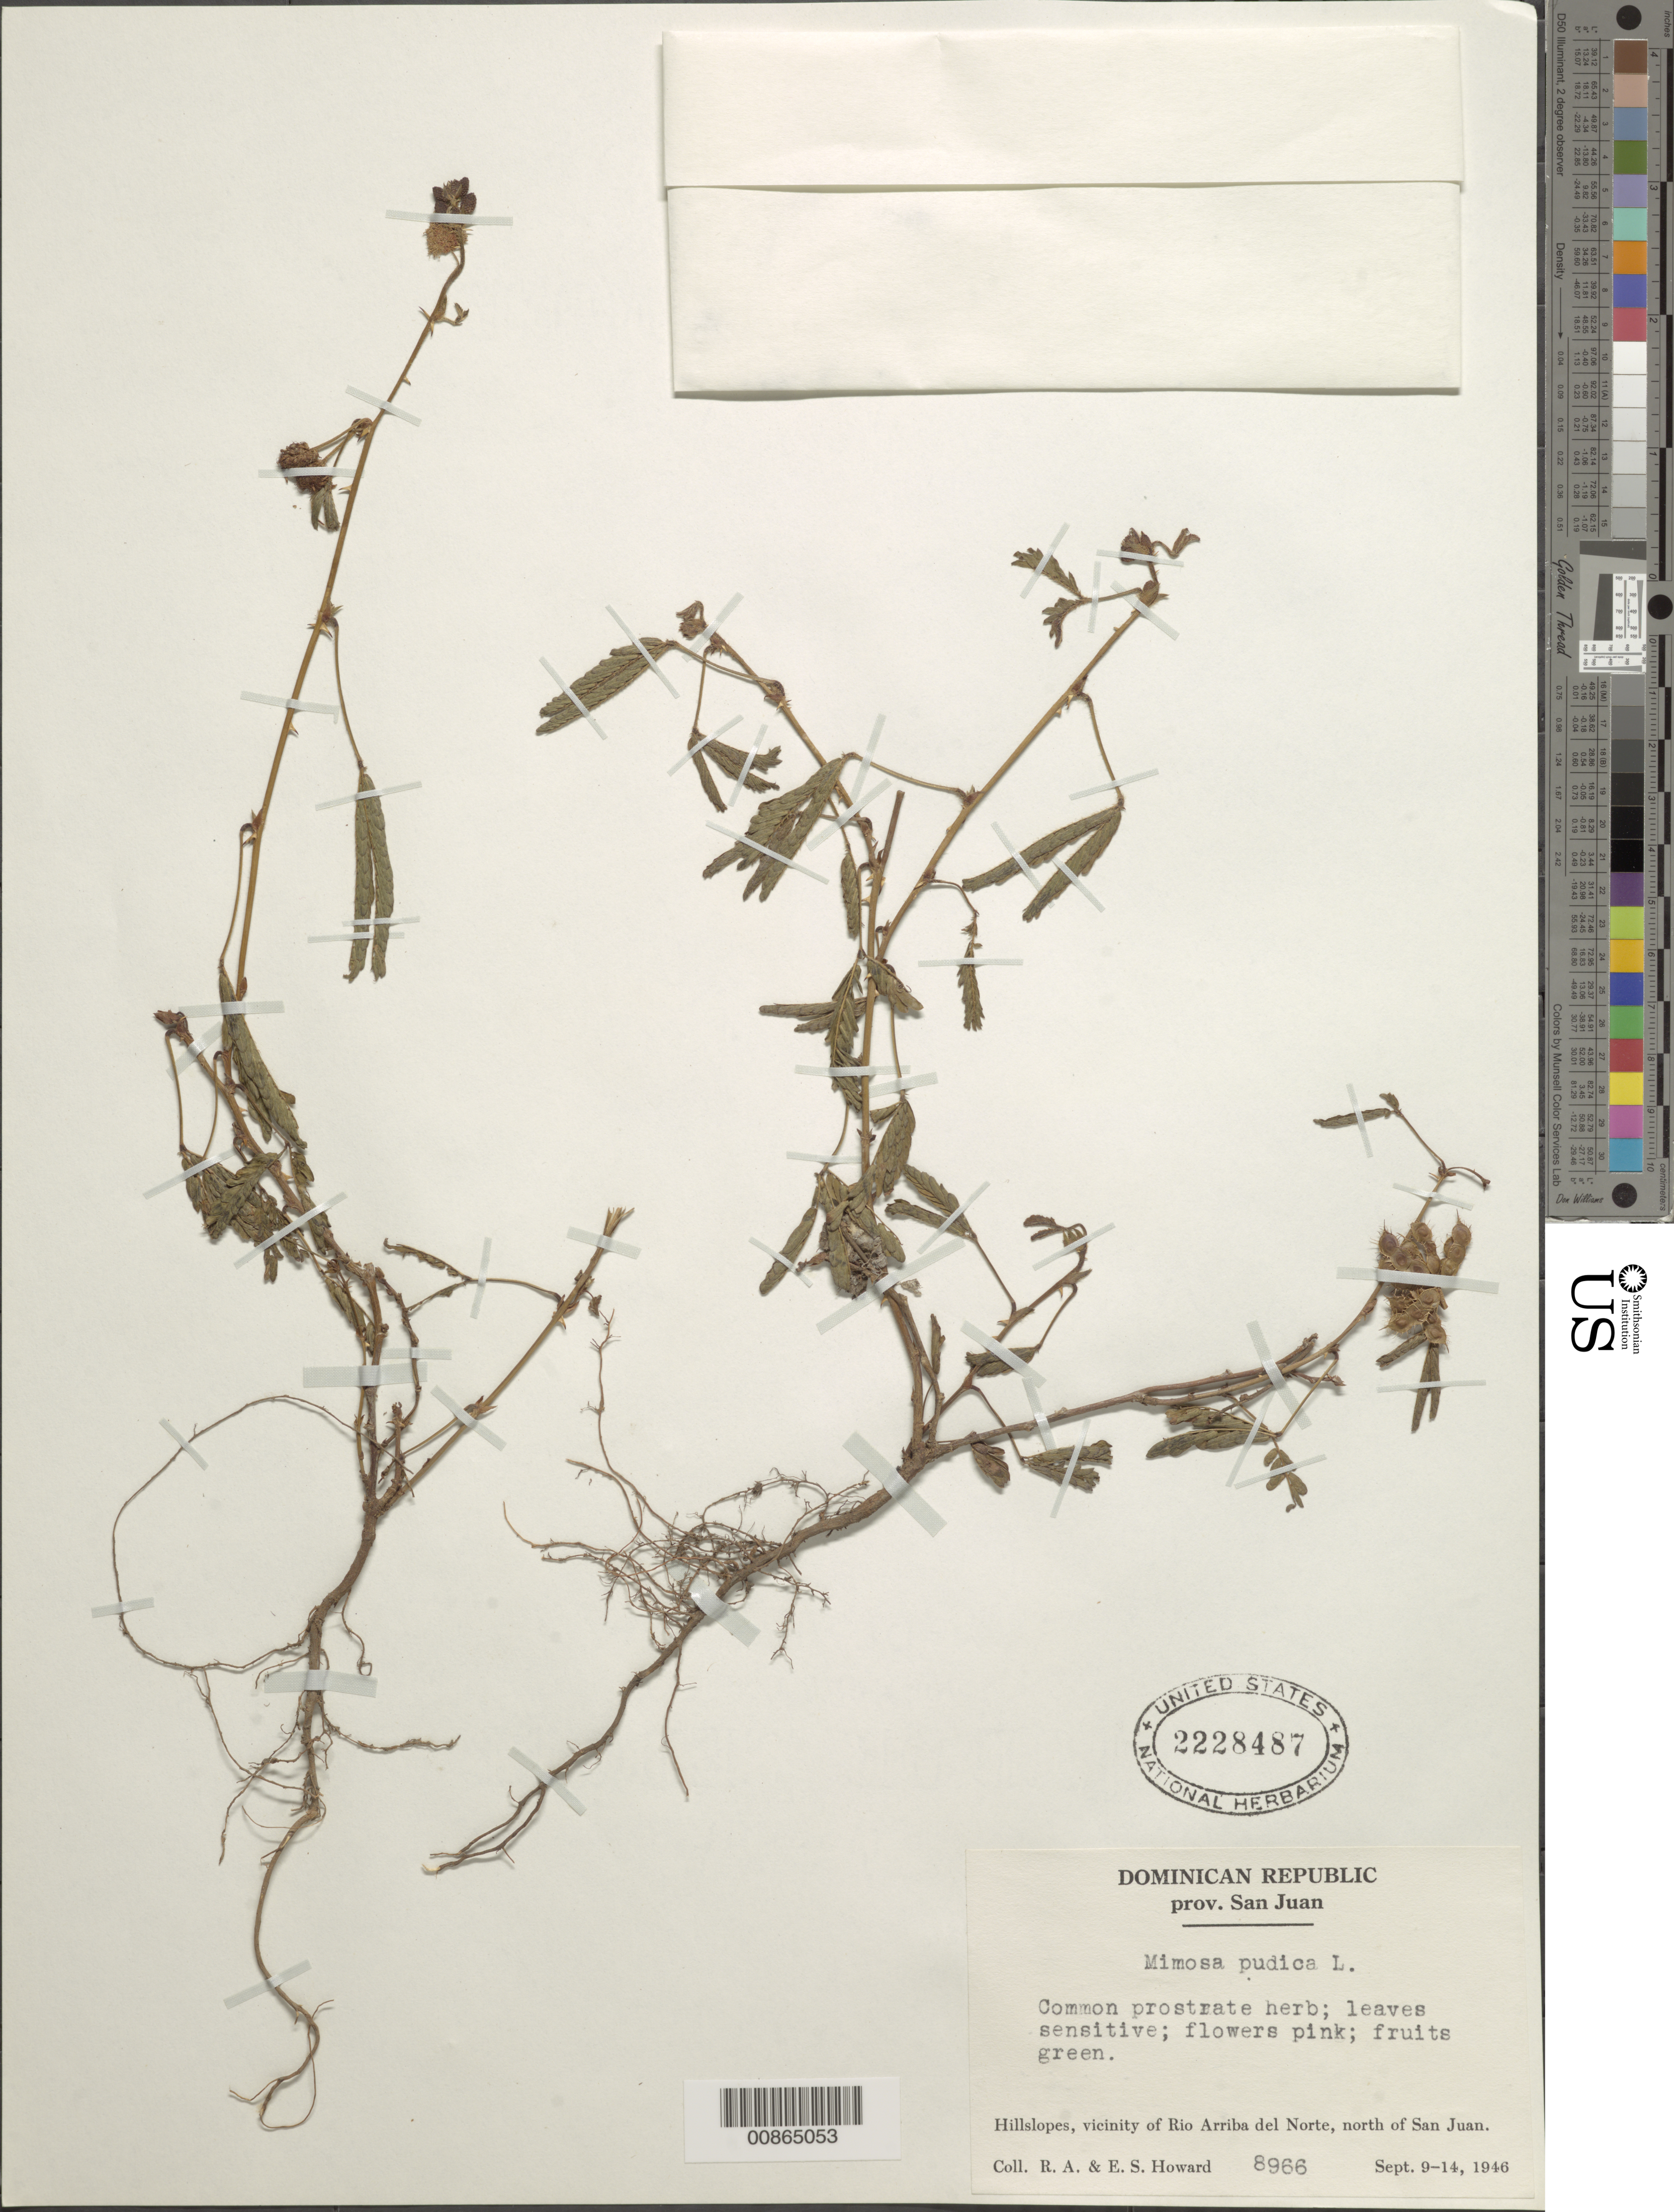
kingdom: Plantae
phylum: Tracheophyta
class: Magnoliopsida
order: Fabales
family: Fabaceae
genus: Mimosa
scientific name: Mimosa pudica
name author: L.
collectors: R. A. Howard & E. S. Howard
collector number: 8966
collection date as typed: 09 Sep 1946 to 14 Sep 1946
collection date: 1946-09-09/1946-09-14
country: Dominican Republic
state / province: San Juan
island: Hispaniola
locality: Vicinity of Río Arriba del Norte, north of San Juan.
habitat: Hillslopes.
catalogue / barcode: US 2228487